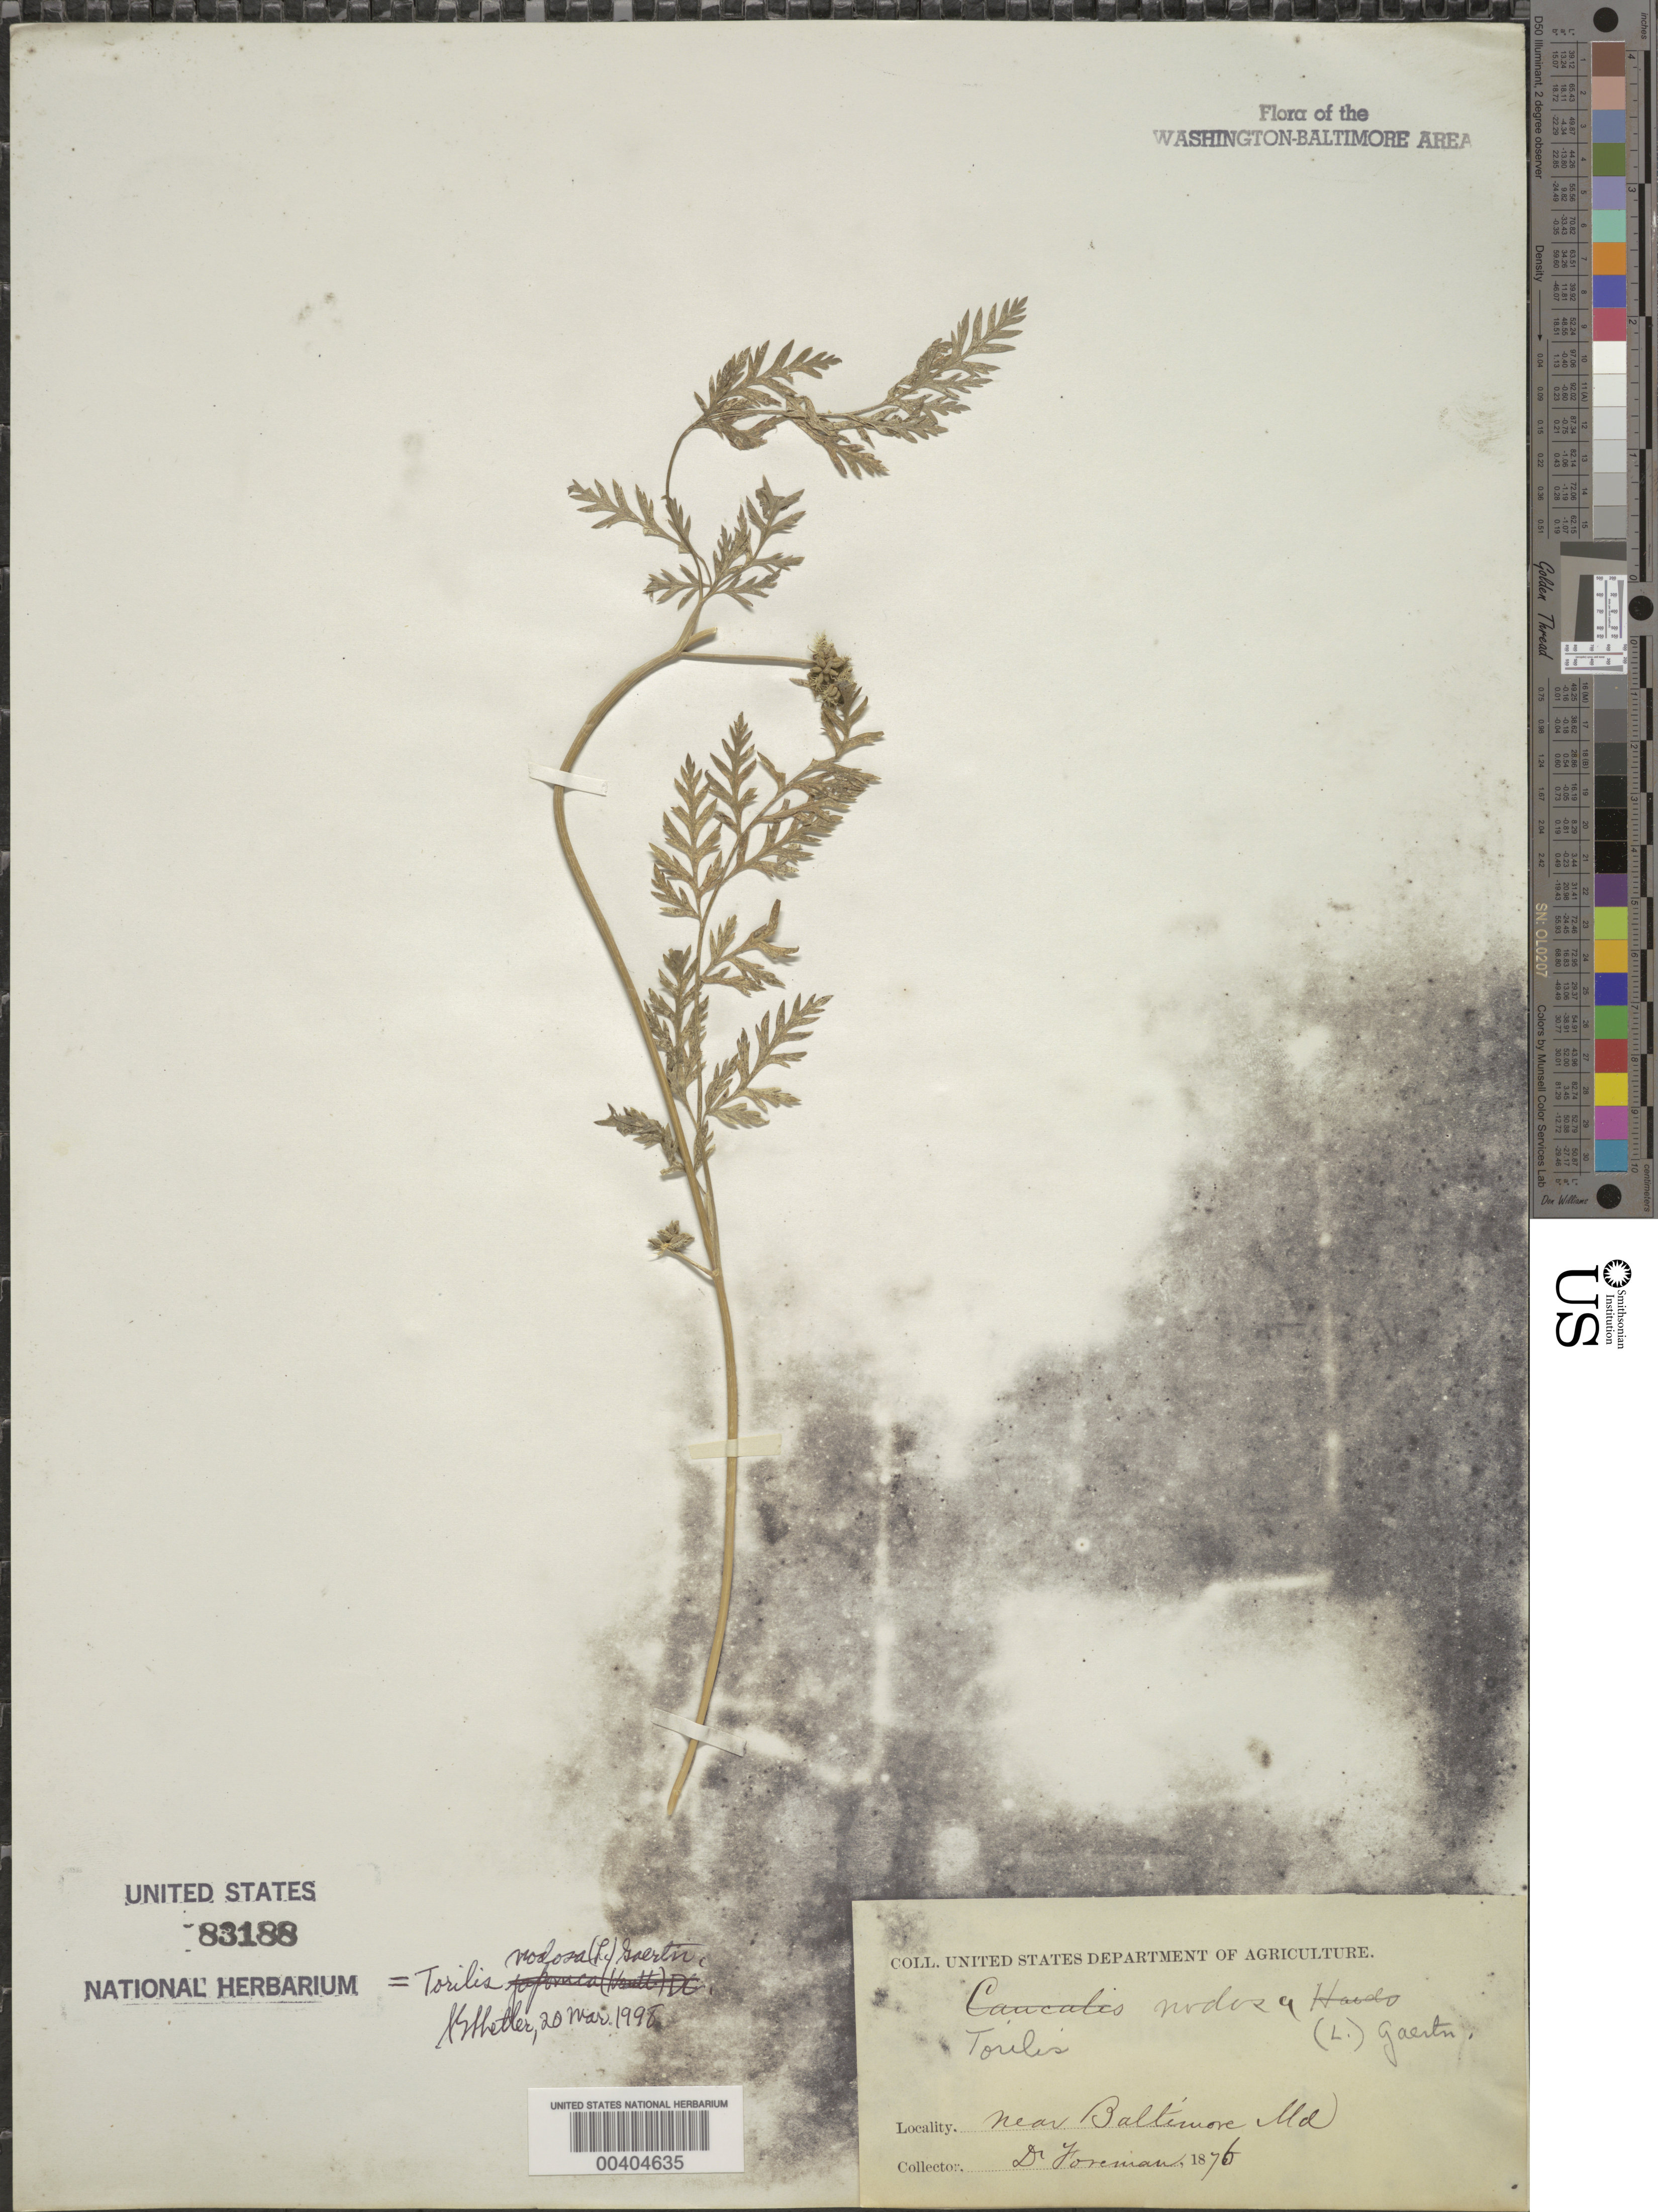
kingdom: Plantae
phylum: Tracheophyta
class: Magnoliopsida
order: Apiales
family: Apiaceae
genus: Torilis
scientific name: Torilis nodosa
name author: (L.) Gaertn.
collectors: -. Foreman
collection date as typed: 1876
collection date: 1876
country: United States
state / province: Maryland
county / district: Baltimore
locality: Near Baltimore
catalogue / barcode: US 83188